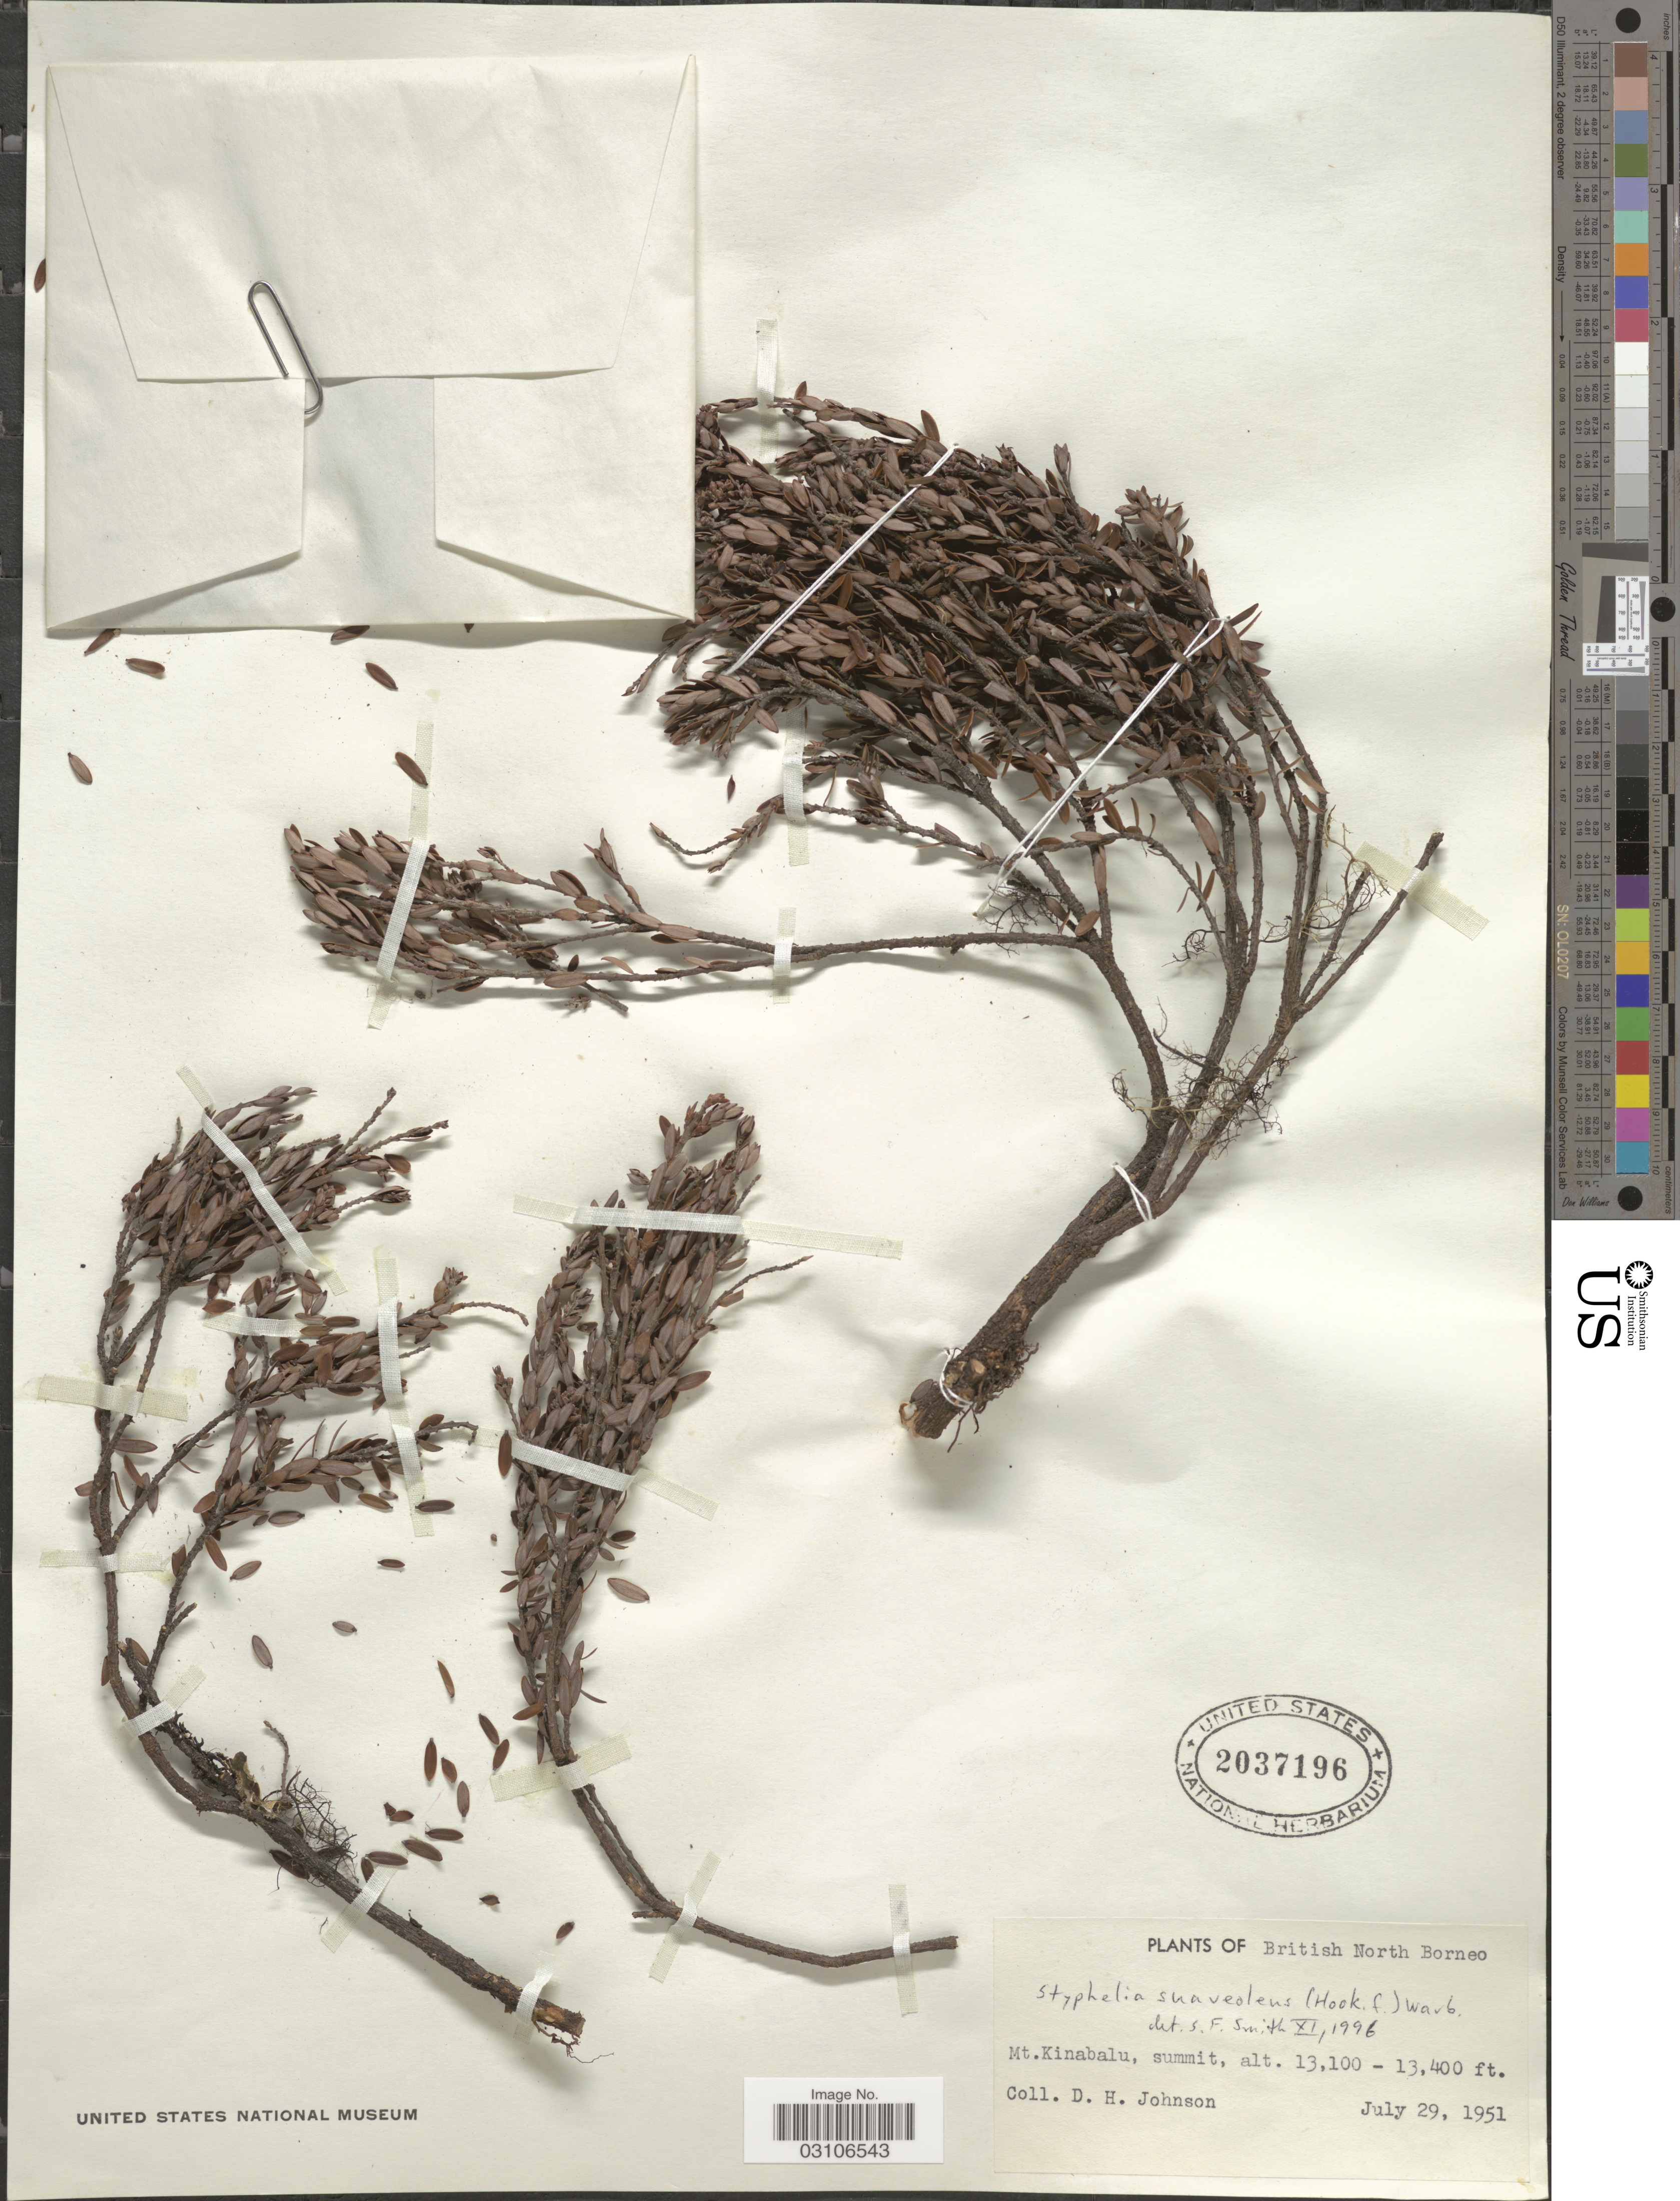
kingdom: Plantae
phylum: Tracheophyta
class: Magnoliopsida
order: Ericales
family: Ericaceae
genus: Styphelia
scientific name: Styphelia suaveolens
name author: (Hook. f.) Warb. ex P. Sarasin & Sarasin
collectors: D.H. Johnson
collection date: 1951-07-29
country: Malaysia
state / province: Sabah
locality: British North Borneo. Mt. Kinabalu, summit.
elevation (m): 3993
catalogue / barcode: US 2037196